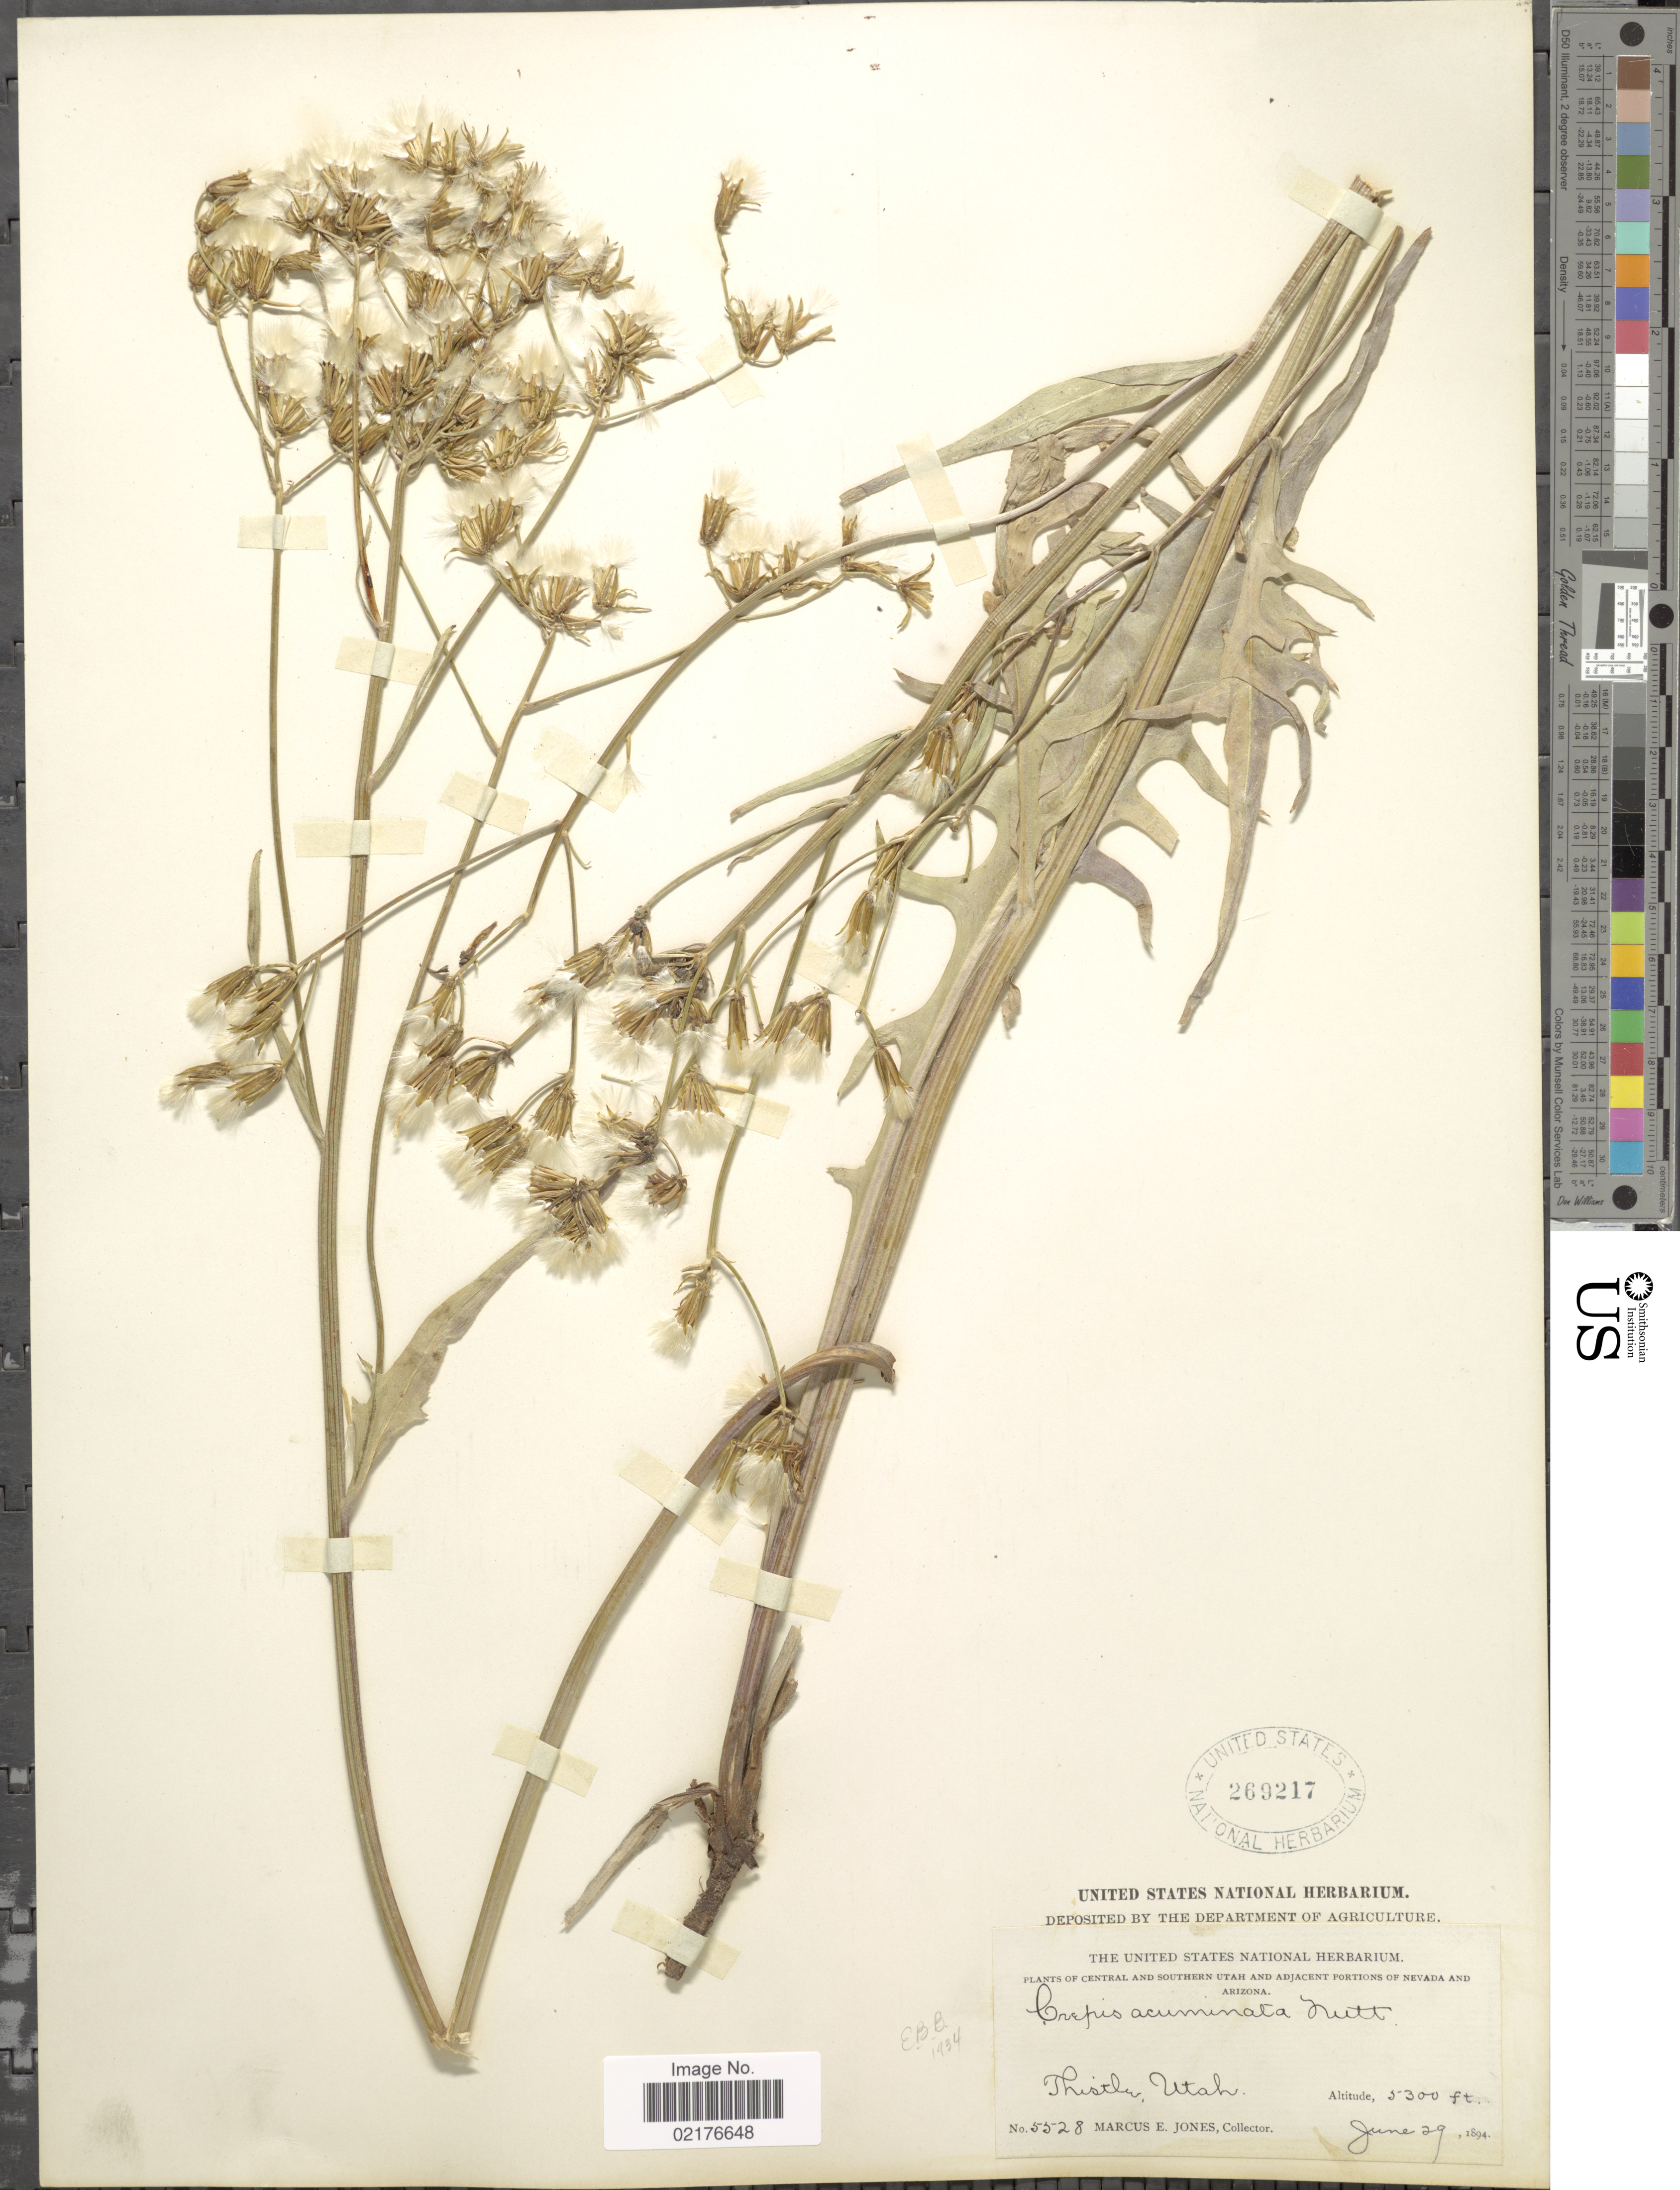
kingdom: Plantae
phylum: Tracheophyta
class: Magnoliopsida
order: Asterales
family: Asteraceae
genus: Crepis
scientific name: Crepis acuminata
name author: Nutt.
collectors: M. E. Jones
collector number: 5528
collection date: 1894-06-29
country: United States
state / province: Utah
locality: Thistler, Utah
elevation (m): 1615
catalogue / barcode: US 269217